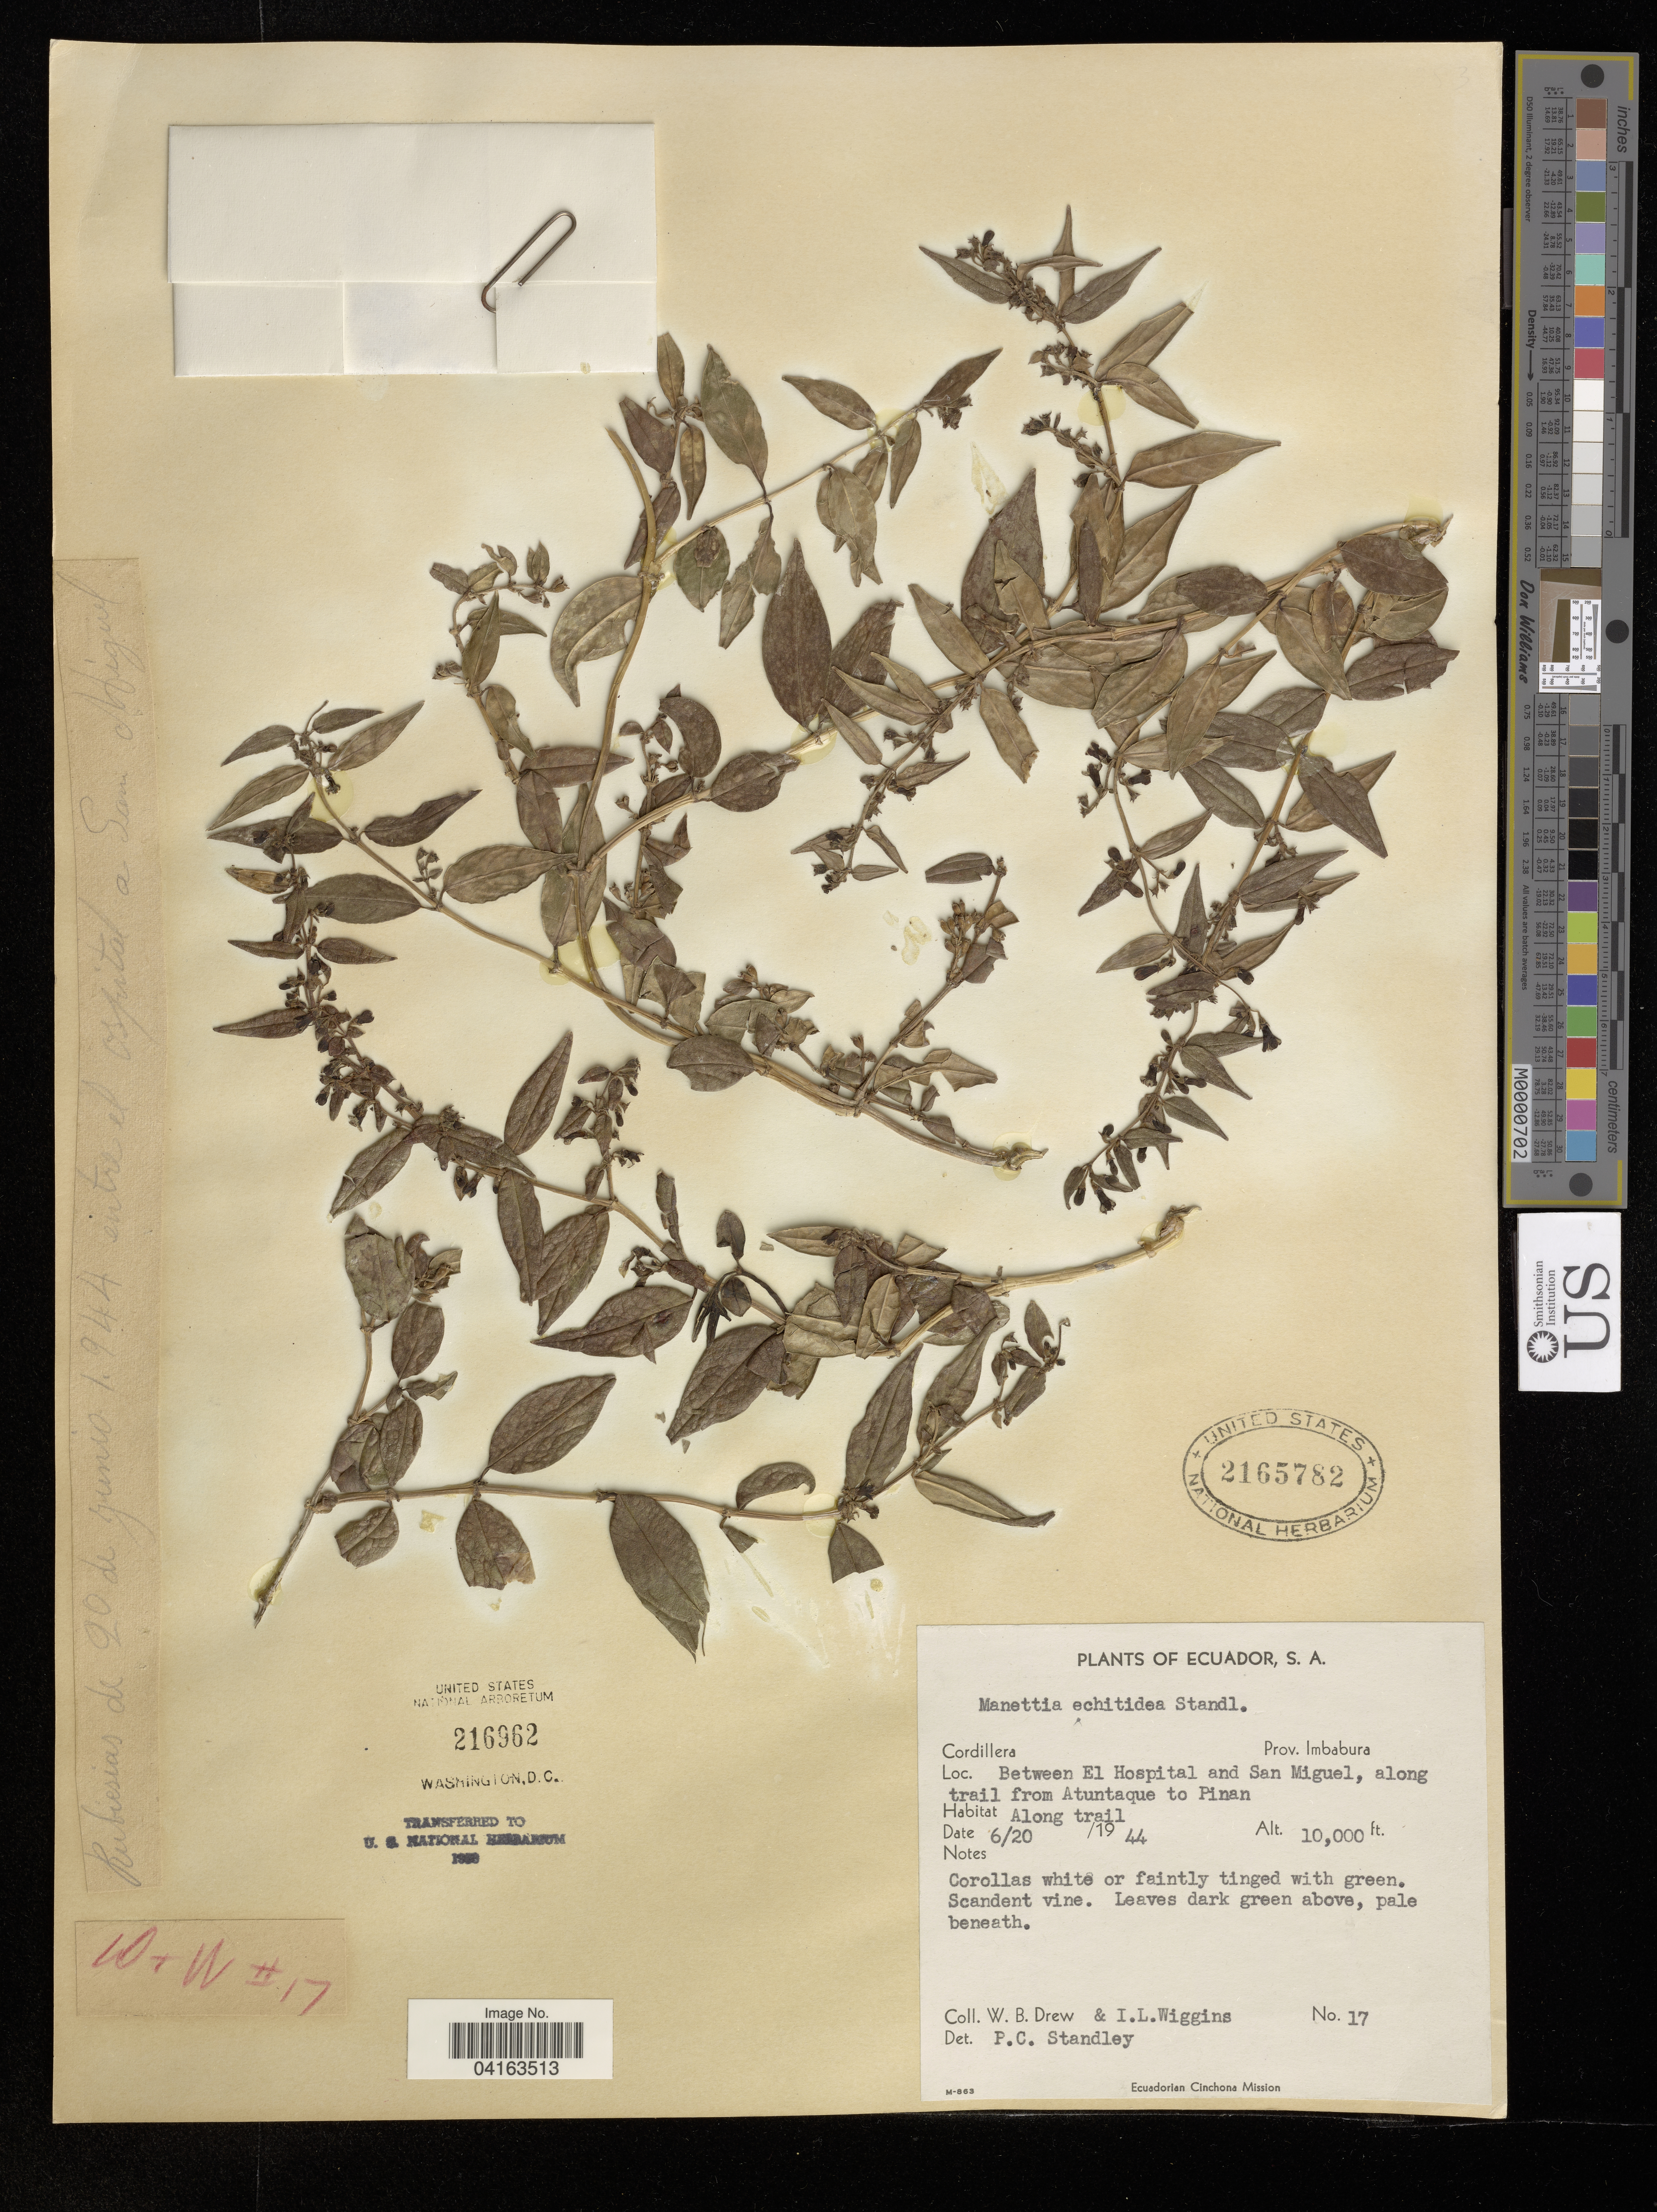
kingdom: Plantae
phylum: Tracheophyta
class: Magnoliopsida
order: Gentianales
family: Rubiaceae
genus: Manettia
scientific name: Manettia echitidea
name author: Standl.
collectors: W. B. Drew & I. L. Wiggins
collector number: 17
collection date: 1944-06-20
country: Ecuador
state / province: Imbabura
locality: Cordillera. Prov. Imbabura. Between El Hospital and San Miguel, along trail from Atuntaque to Pinan.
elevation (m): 3048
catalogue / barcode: US 2165782